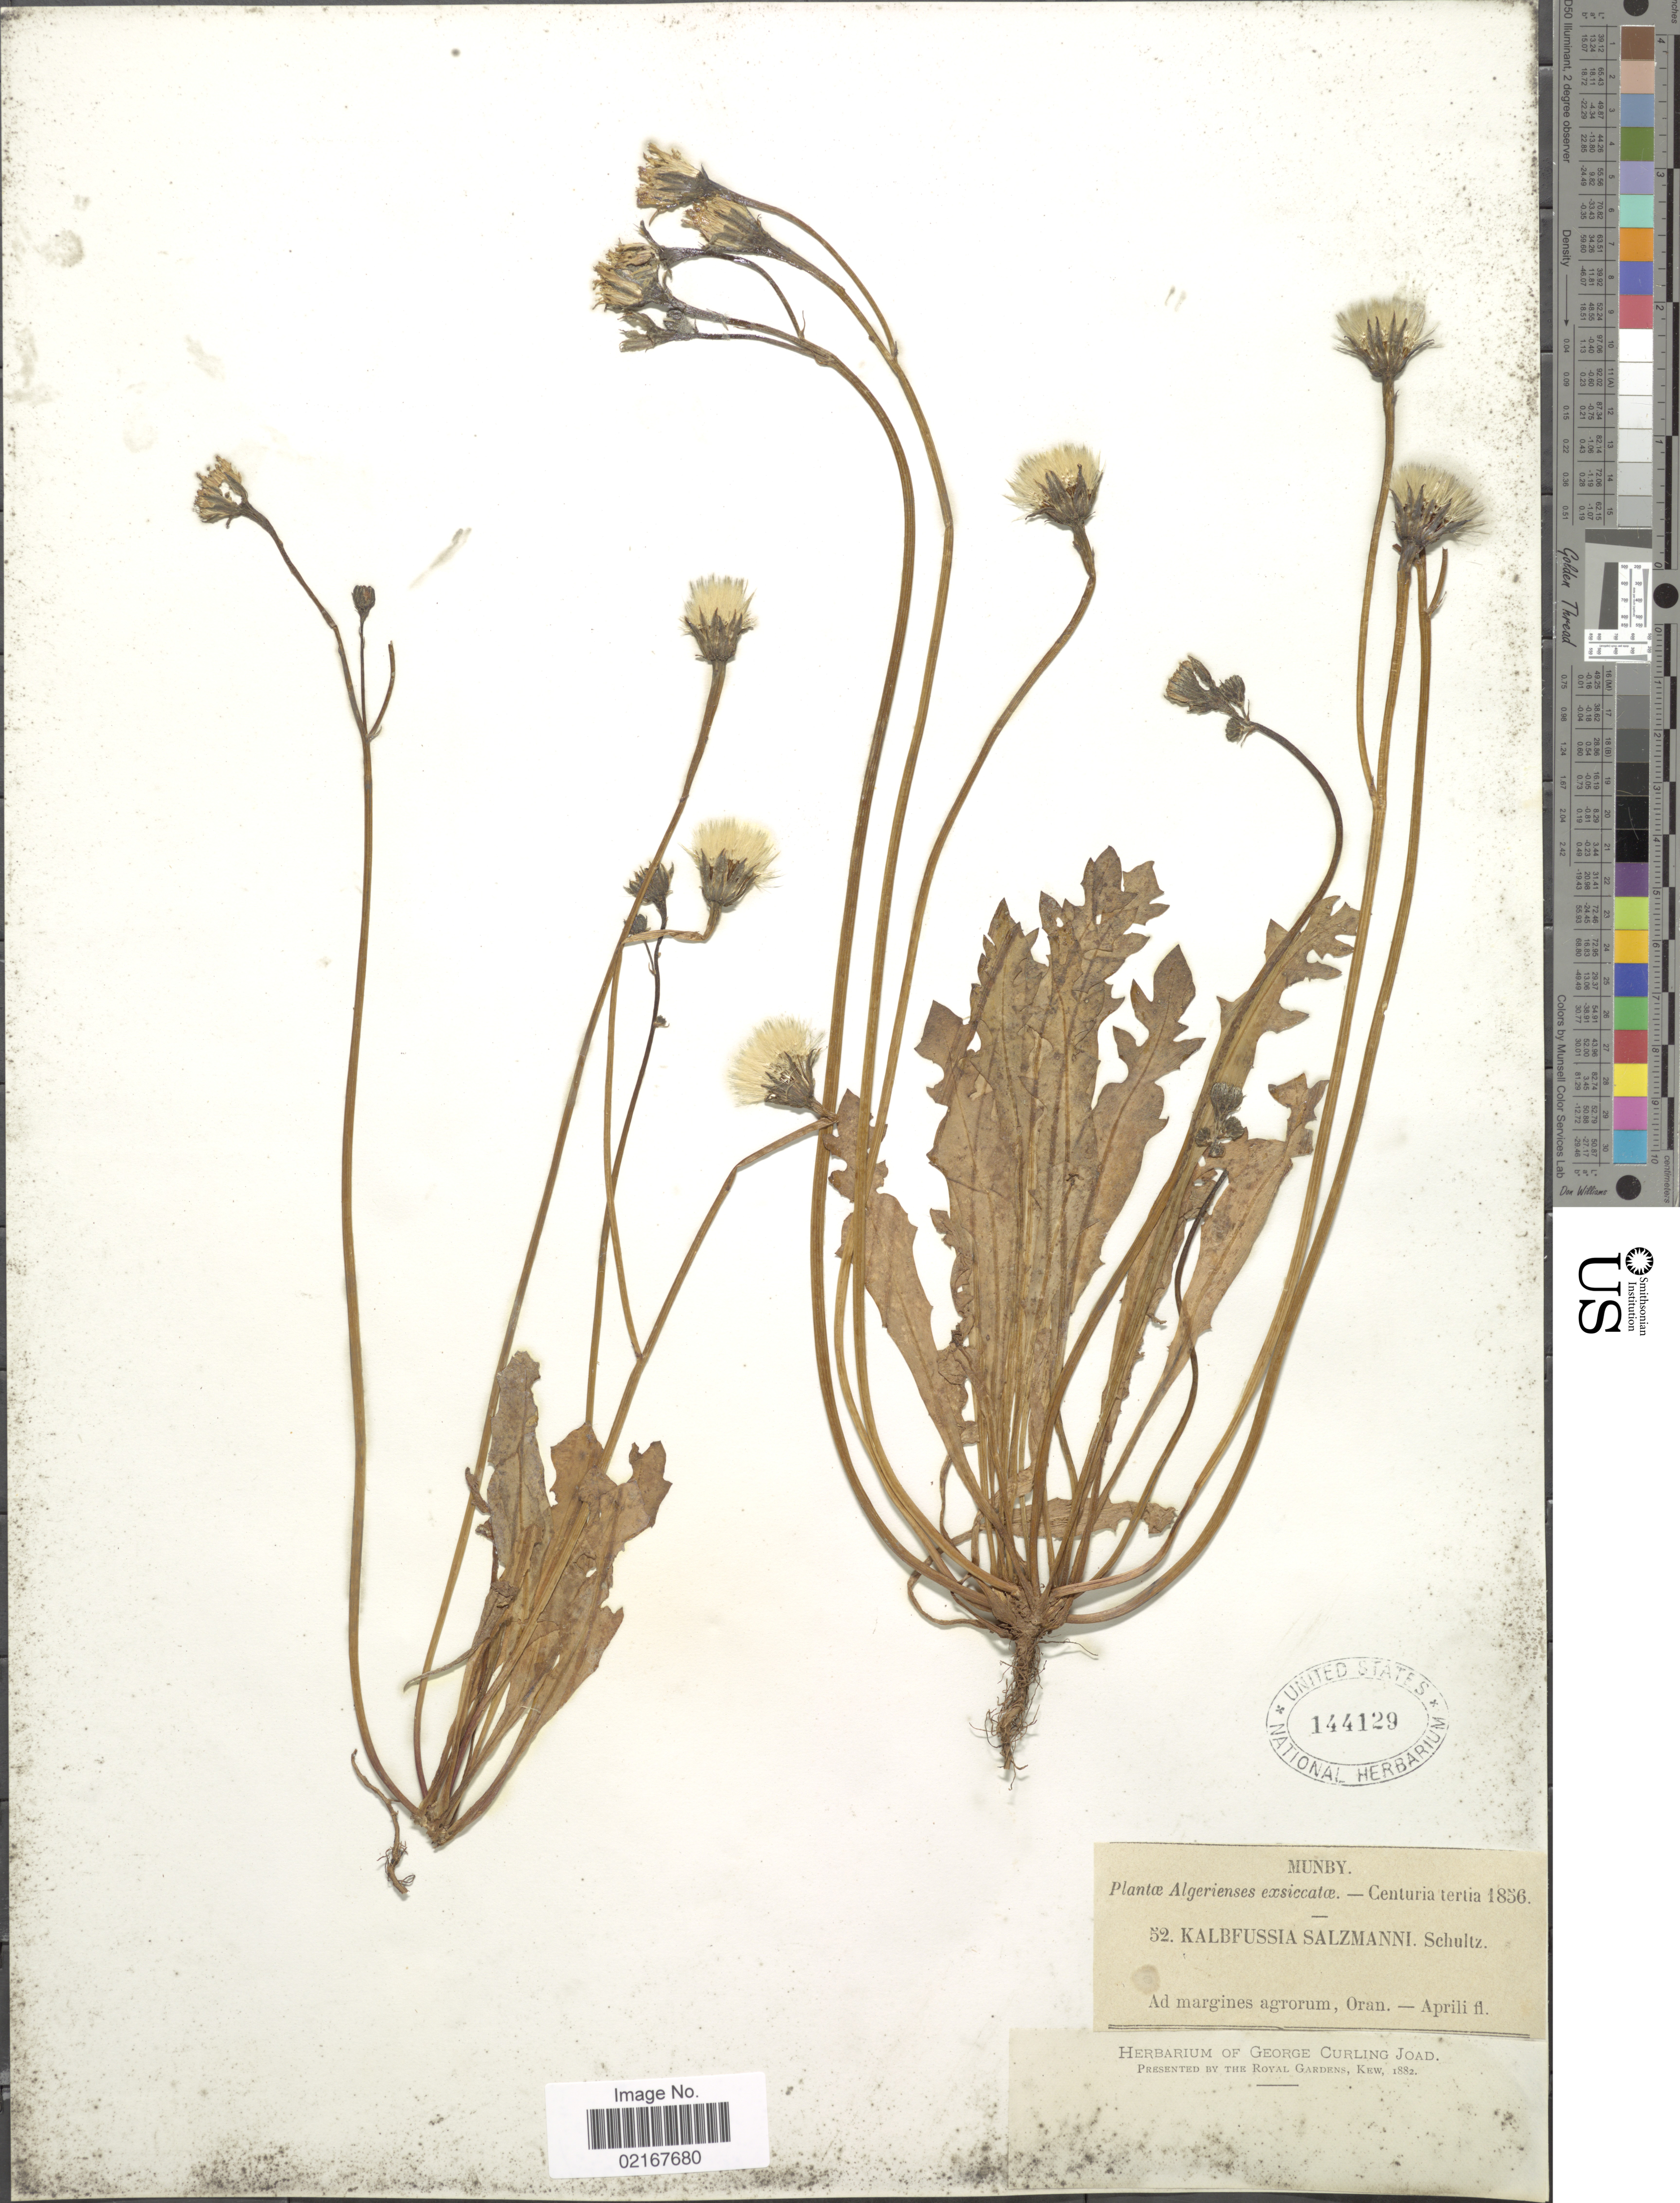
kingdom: Plantae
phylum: Tracheophyta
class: Magnoliopsida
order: Asterales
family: Asteraceae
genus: Scorzoneroides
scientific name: Scorzoneroides salzmannii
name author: (Sch. Bip.) Greuter & Talavera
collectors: Munby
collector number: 52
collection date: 1856-04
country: Algeria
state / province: Oran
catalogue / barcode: US 144129